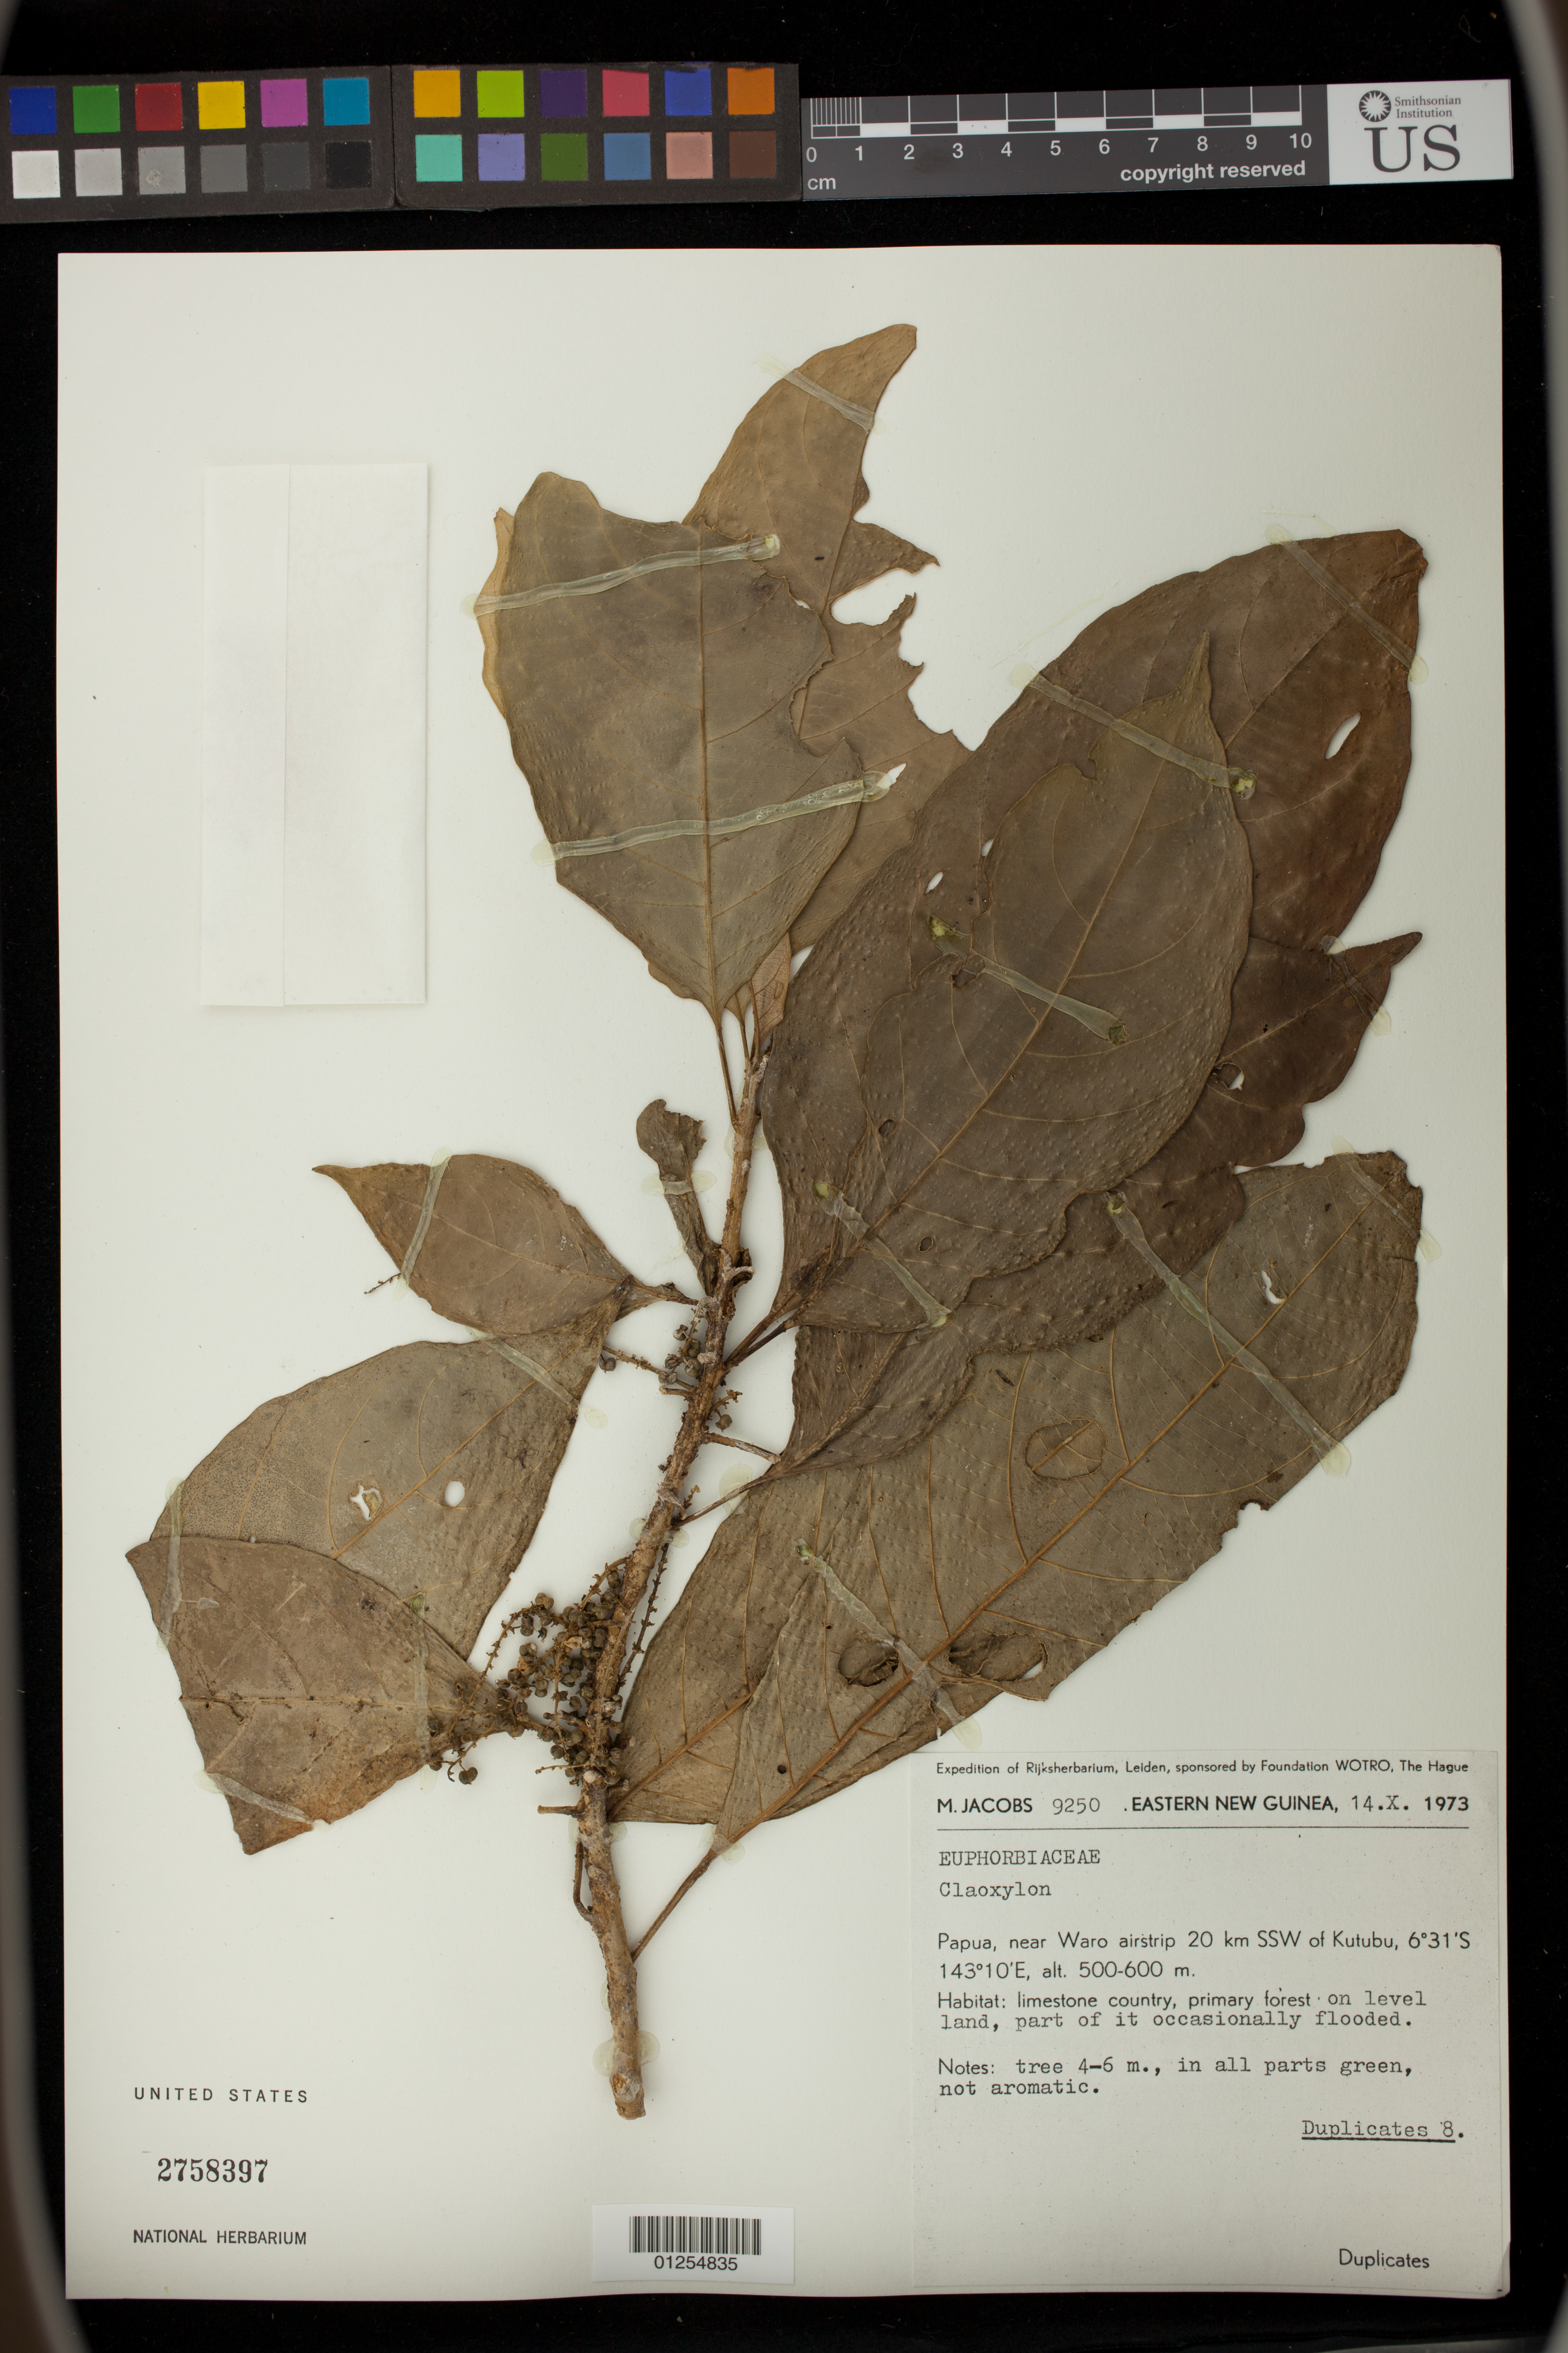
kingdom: Plantae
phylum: Tracheophyta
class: Magnoliopsida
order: Malpighiales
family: Euphorbiaceae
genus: Claoxylon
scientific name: Claoxylon sp.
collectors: M. Jacobs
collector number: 9250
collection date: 1973-10-14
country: Papua New Guinea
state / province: Southern Highlands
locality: Papua, near Waro airstrip 20 km SSW of Kutubu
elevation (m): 500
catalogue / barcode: US 2758397